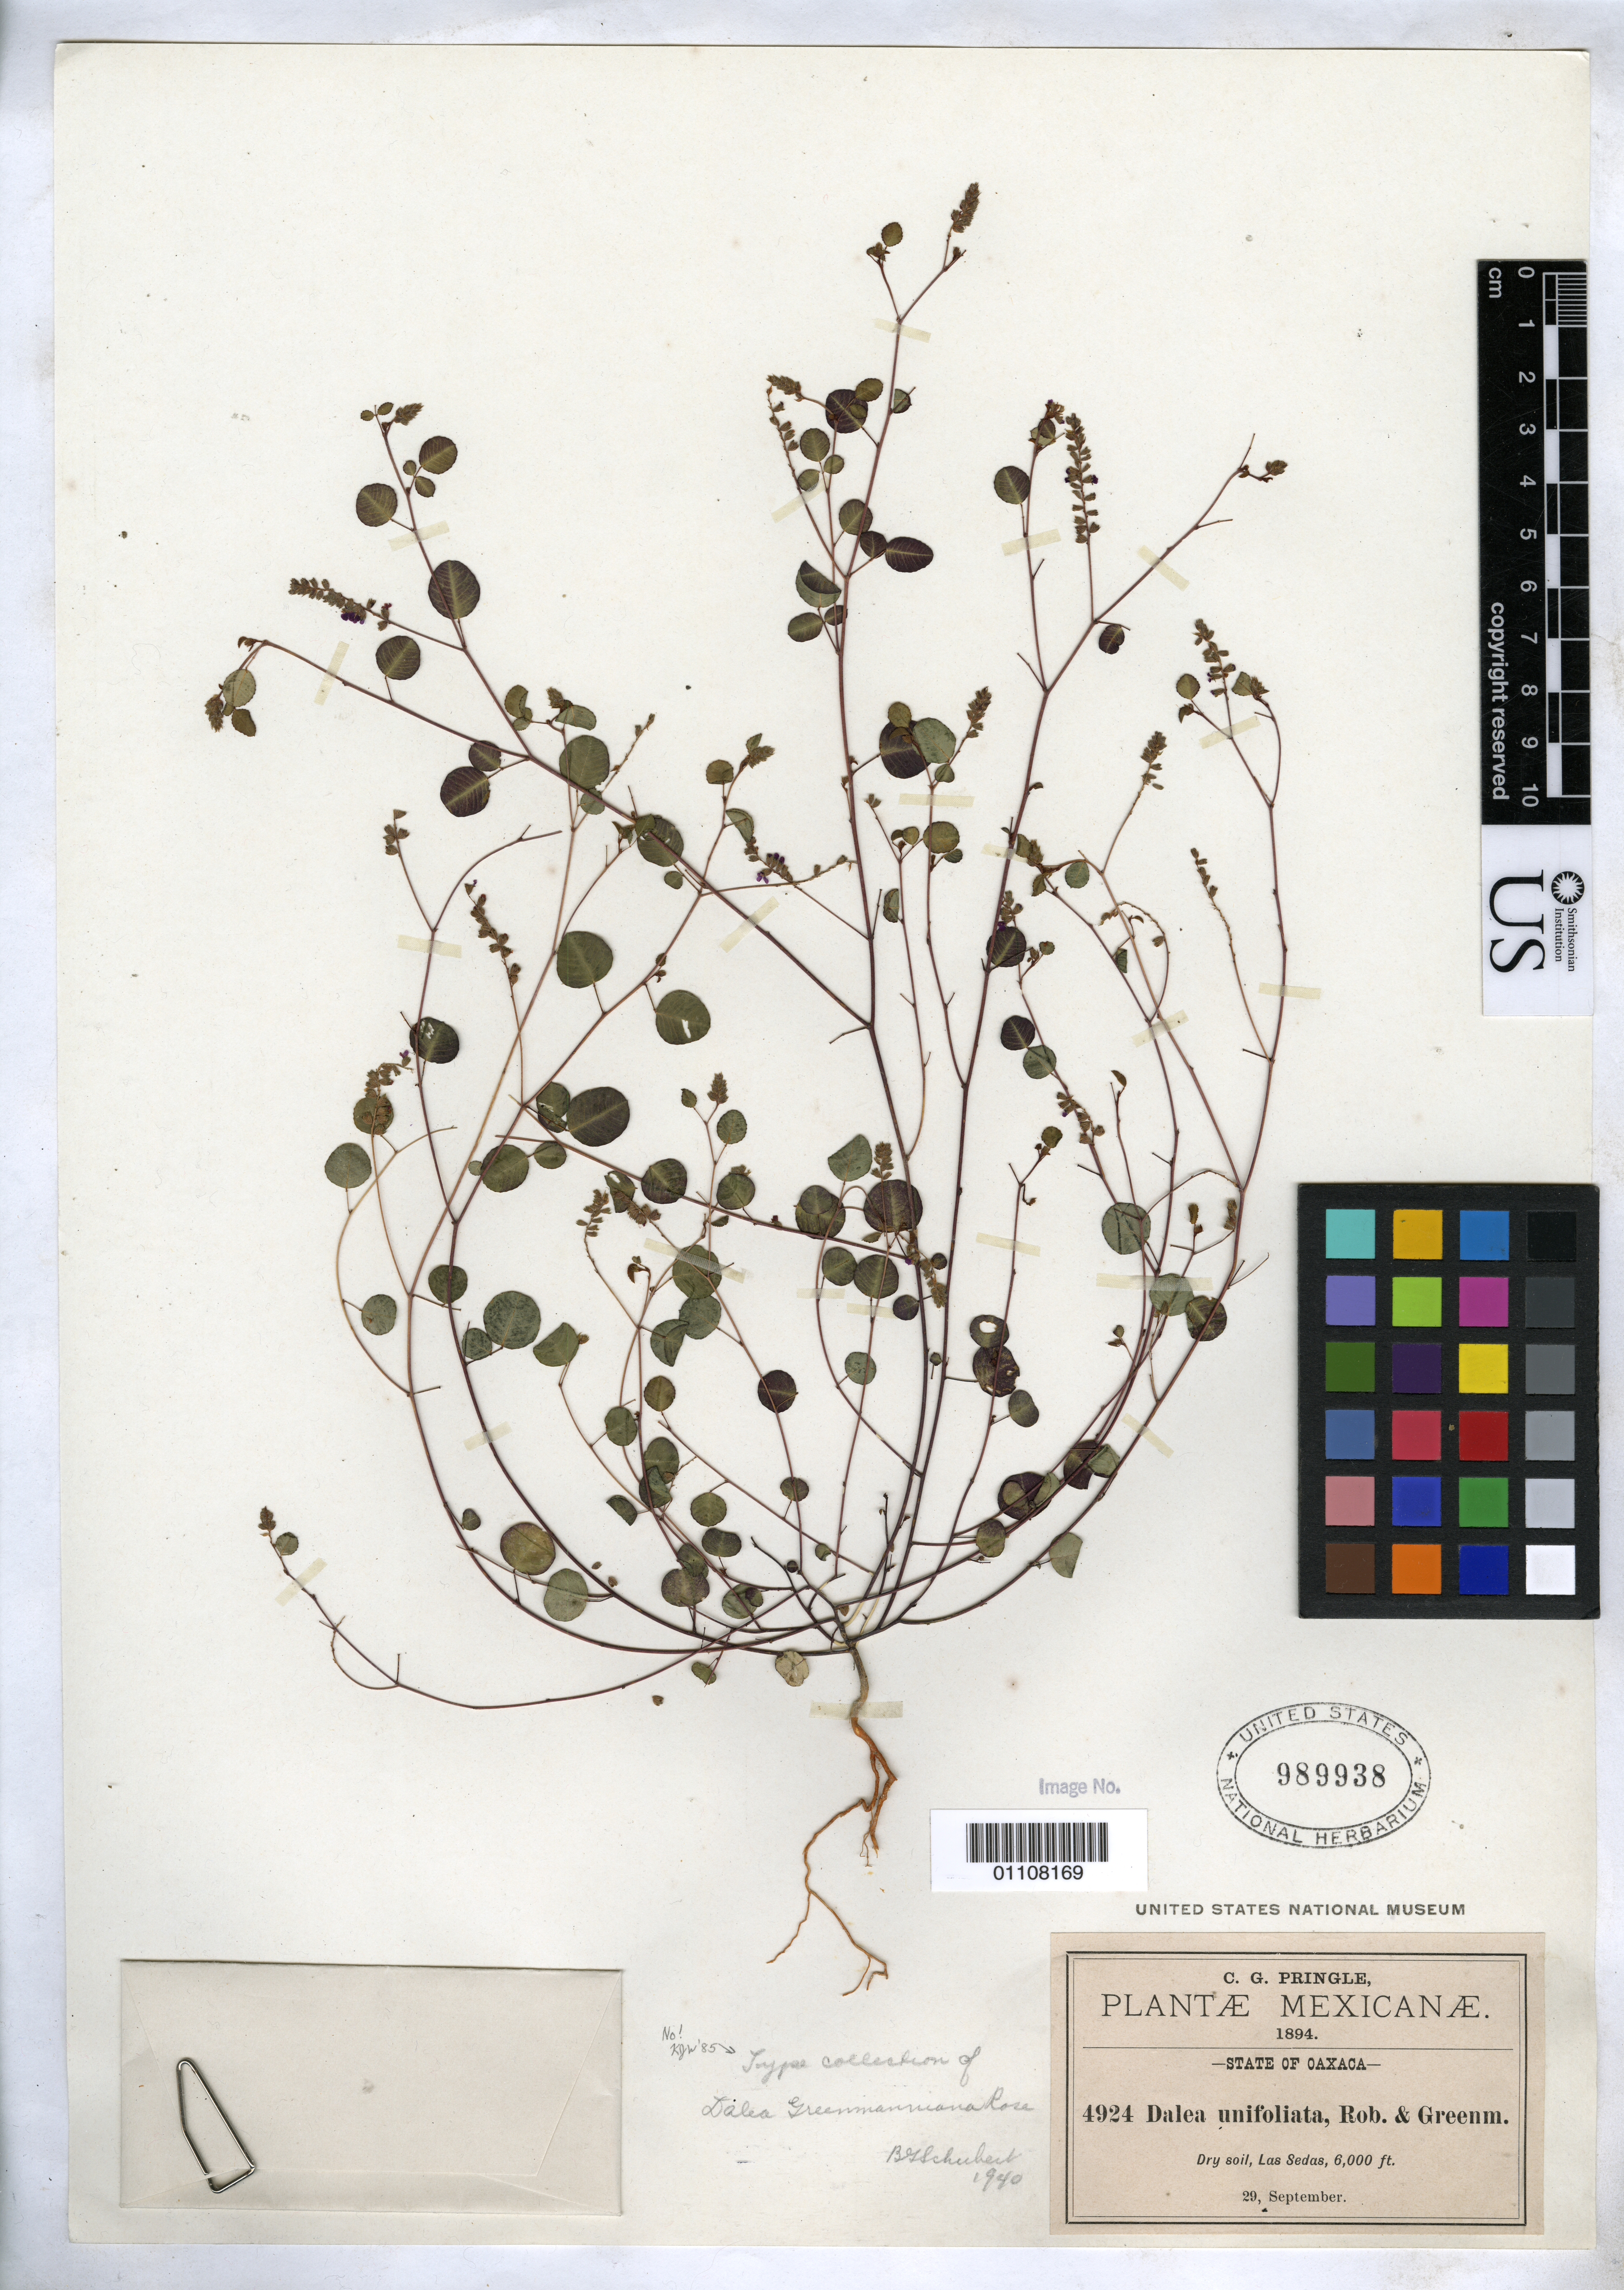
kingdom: Plantae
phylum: Tracheophyta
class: Magnoliopsida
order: Fabales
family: Fabaceae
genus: Parosela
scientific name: Parosela greenmaniana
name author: Rose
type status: Isotype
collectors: C. G. Pringle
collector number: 4924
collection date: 1894-09-29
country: Mexico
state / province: Oaxaca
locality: Las Sedas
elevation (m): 1829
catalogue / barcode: US 989938